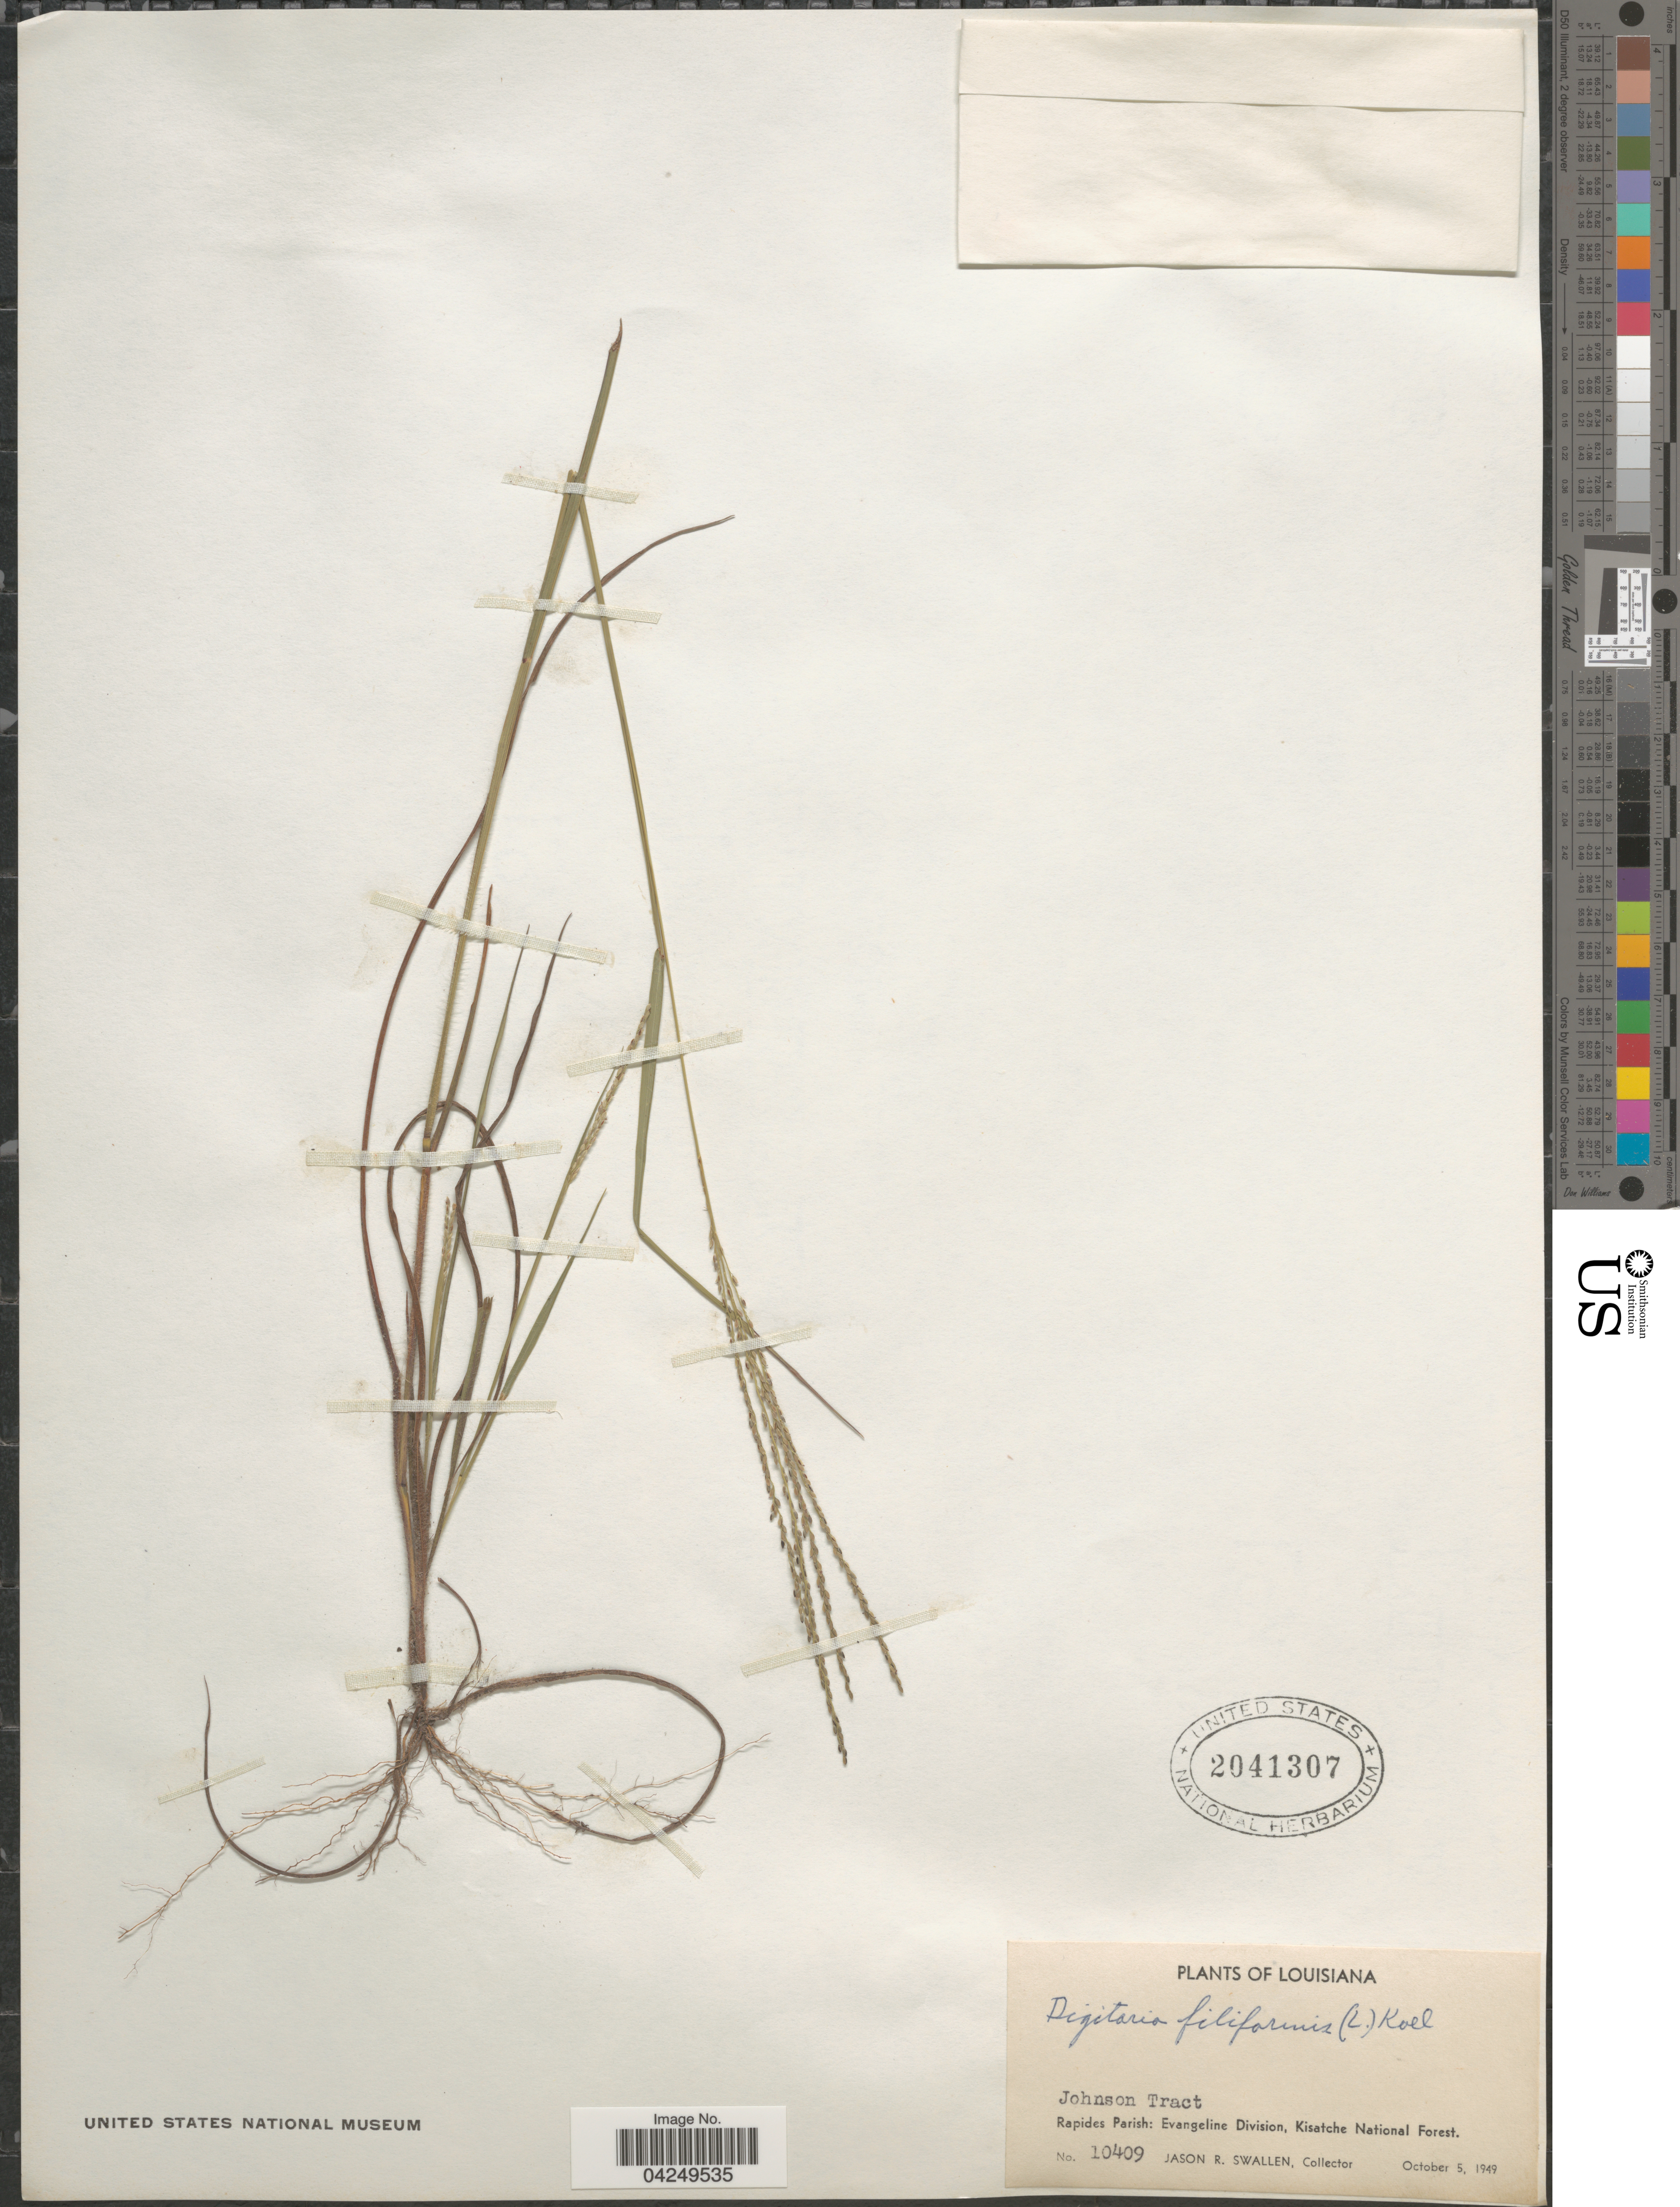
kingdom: Plantae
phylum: Tracheophyta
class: Liliopsida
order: Poales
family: Poaceae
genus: Digitaria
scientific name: Digitaria filiformis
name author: (L.) Koeler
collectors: J. R. Swallen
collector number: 10409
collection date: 1949-10-05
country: United States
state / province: Louisiana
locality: Johnson Tract. Rapides Parish: Evangeline Division, Kisatche National Forest.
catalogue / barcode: US 2041307